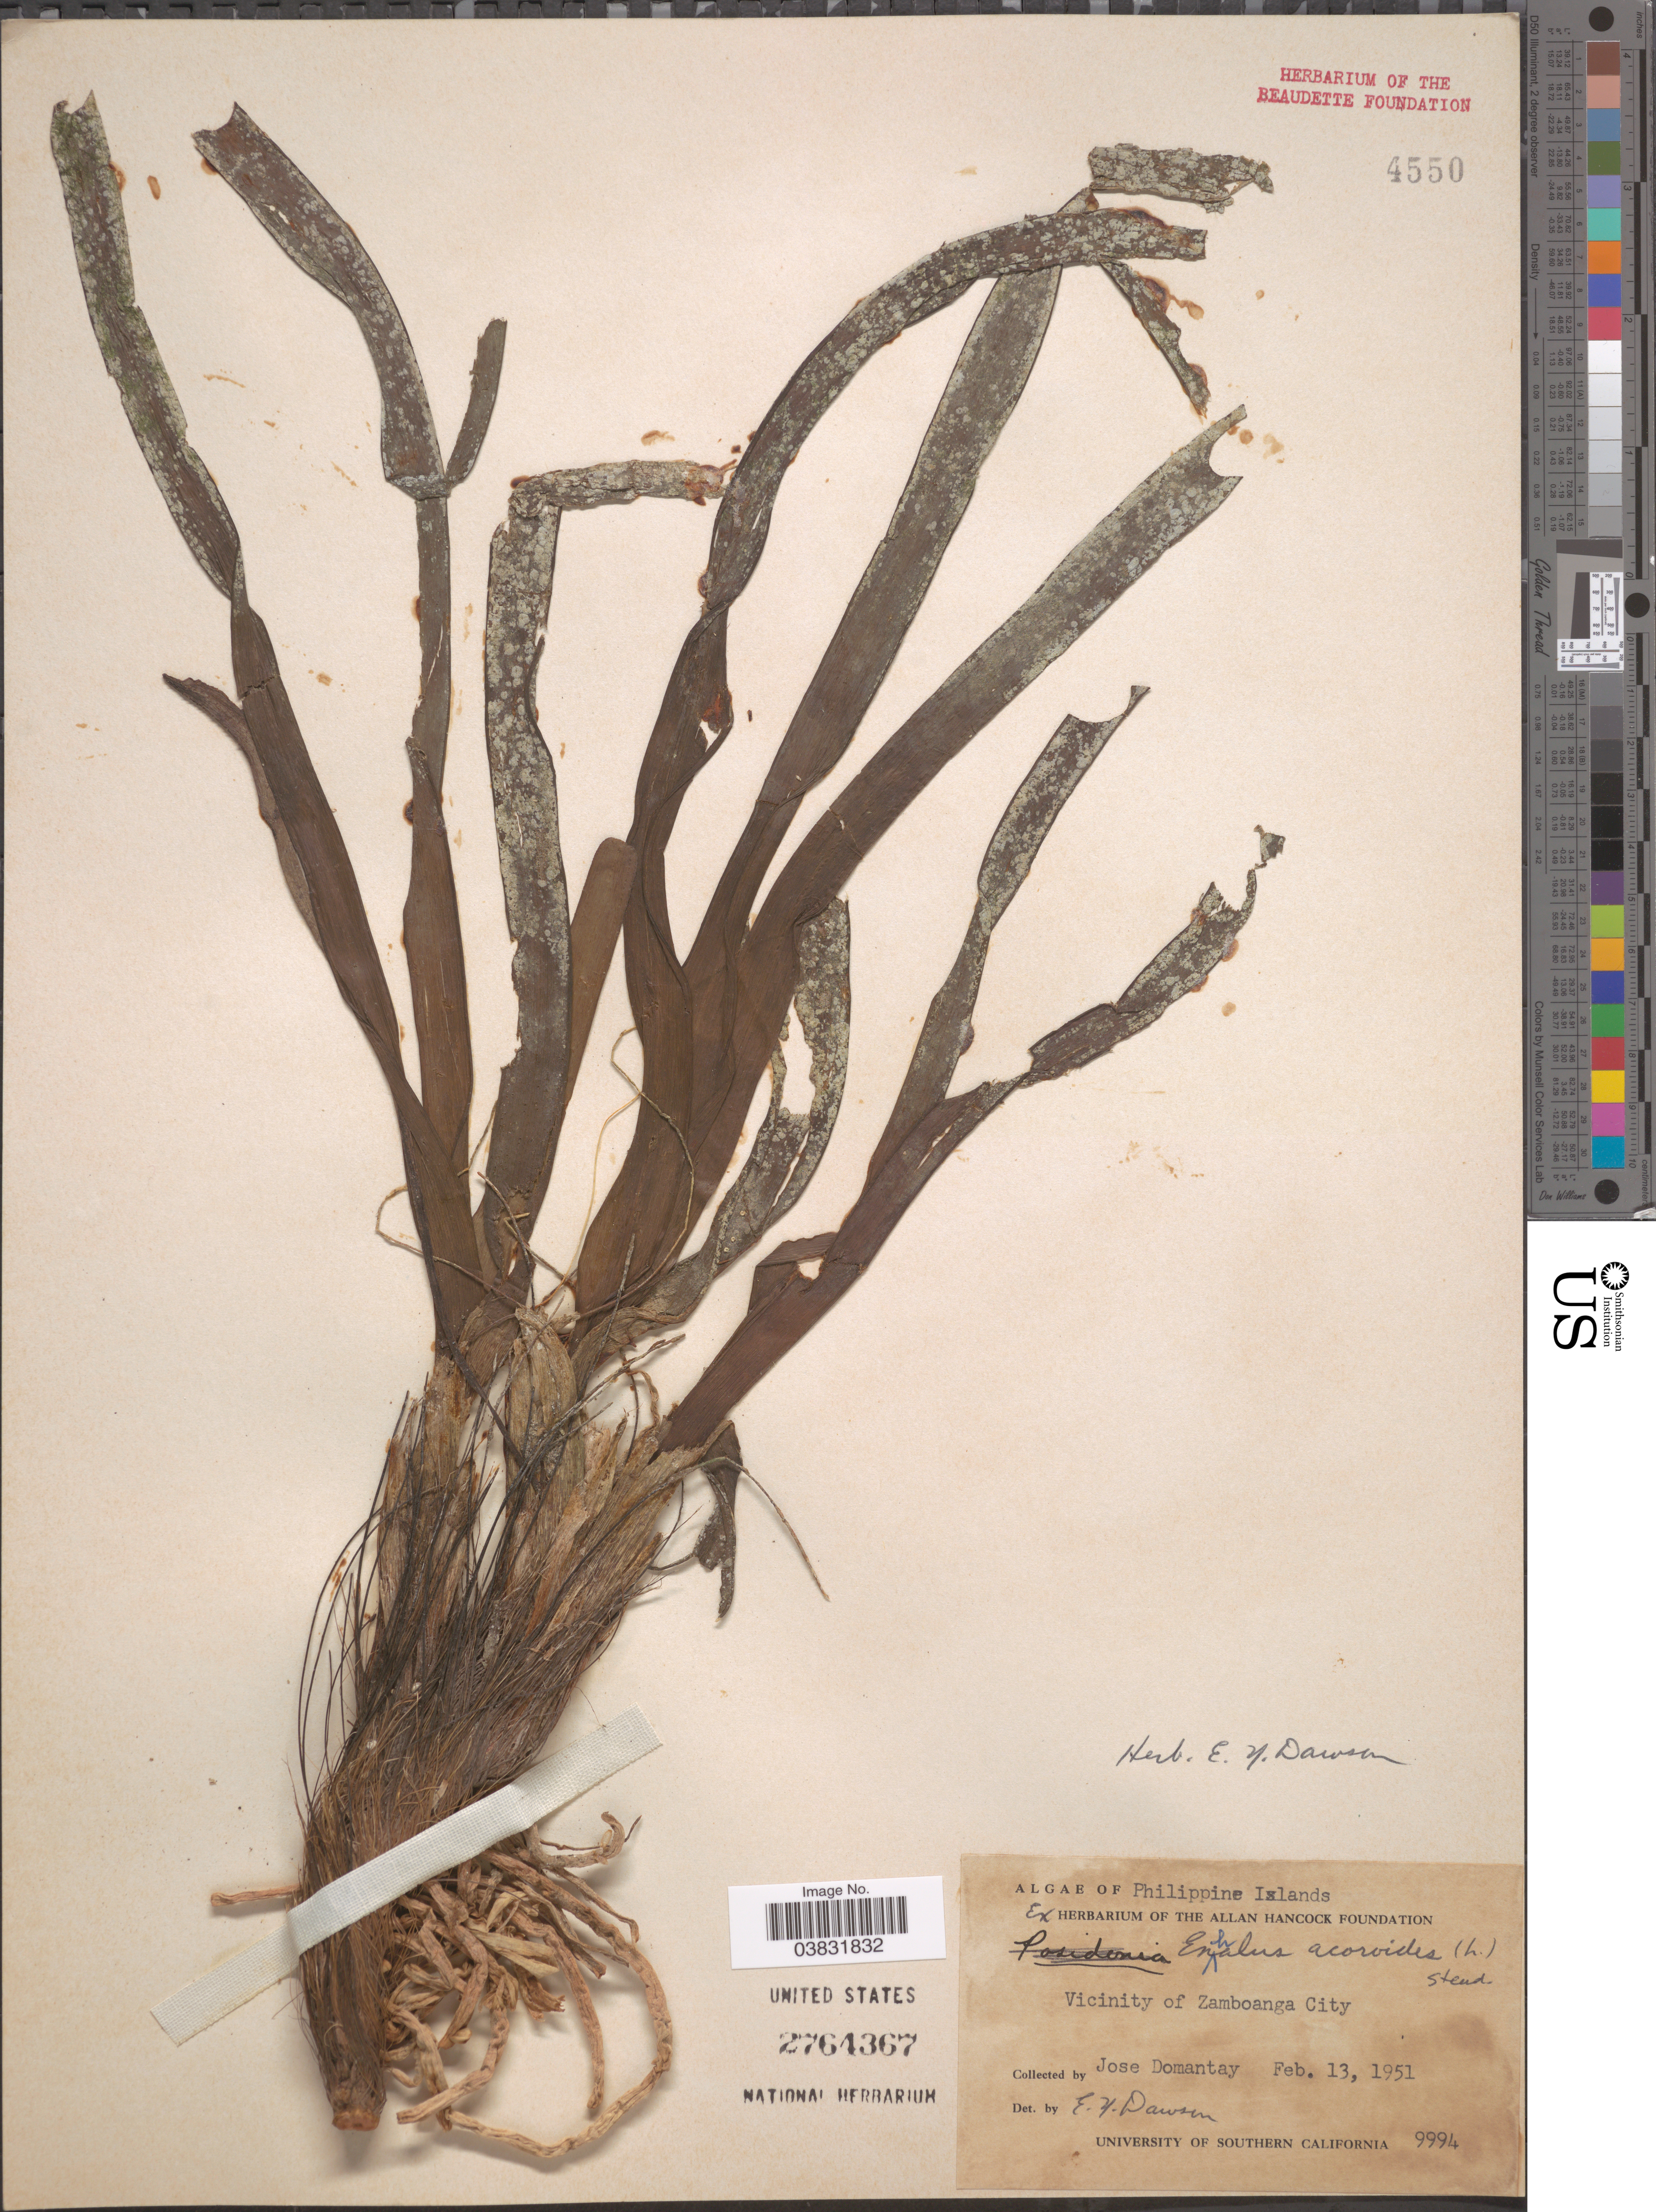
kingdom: Plantae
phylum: Tracheophyta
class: Liliopsida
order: Alismatales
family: Hydrocharitaceae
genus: Enhalus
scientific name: Enhalus acoroides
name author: (L. f.) Royle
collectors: J. Domantay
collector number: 9994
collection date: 1951-02-13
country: Philippines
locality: Vicinity of Zamboanga City.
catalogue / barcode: US 2764367